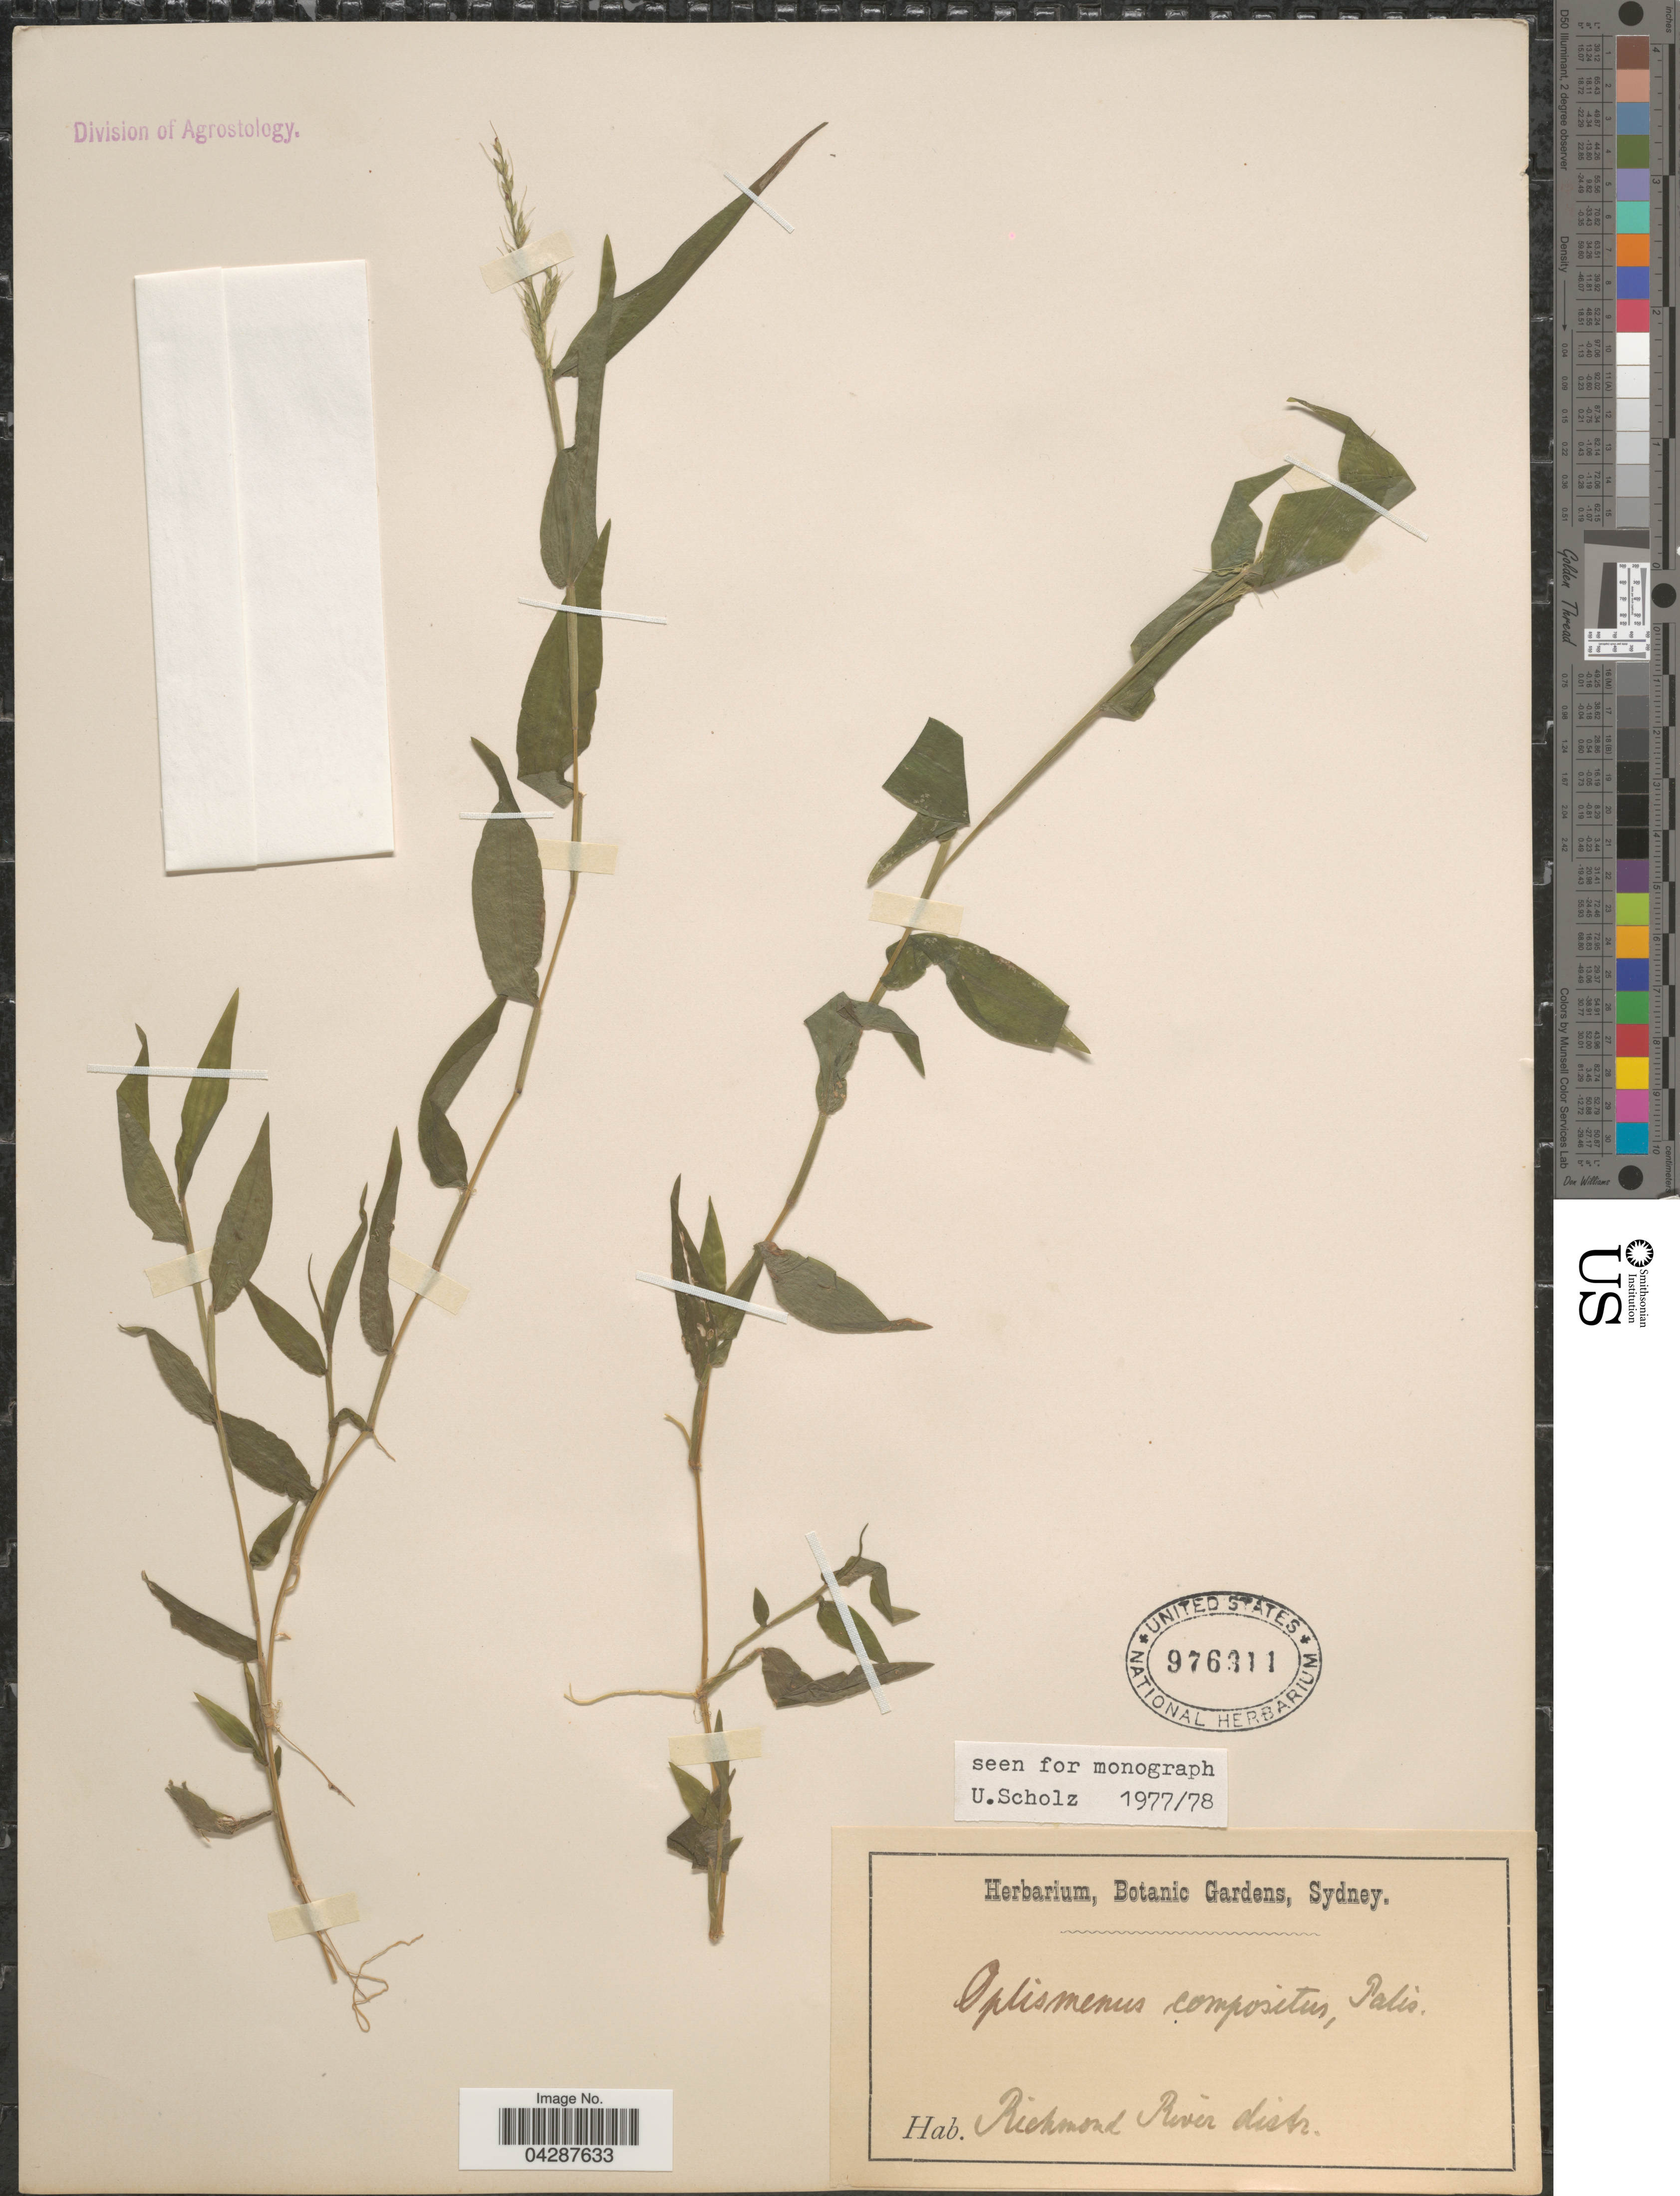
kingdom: Plantae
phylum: Tracheophyta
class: Liliopsida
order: Poales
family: Poaceae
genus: Oplismenus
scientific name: Oplismenus compositus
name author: (L.) P. Beauv.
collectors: ex Herb. Bot. Gard. Sydney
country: Australia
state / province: New South Wales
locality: Richmond River distr.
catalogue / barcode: US 976311